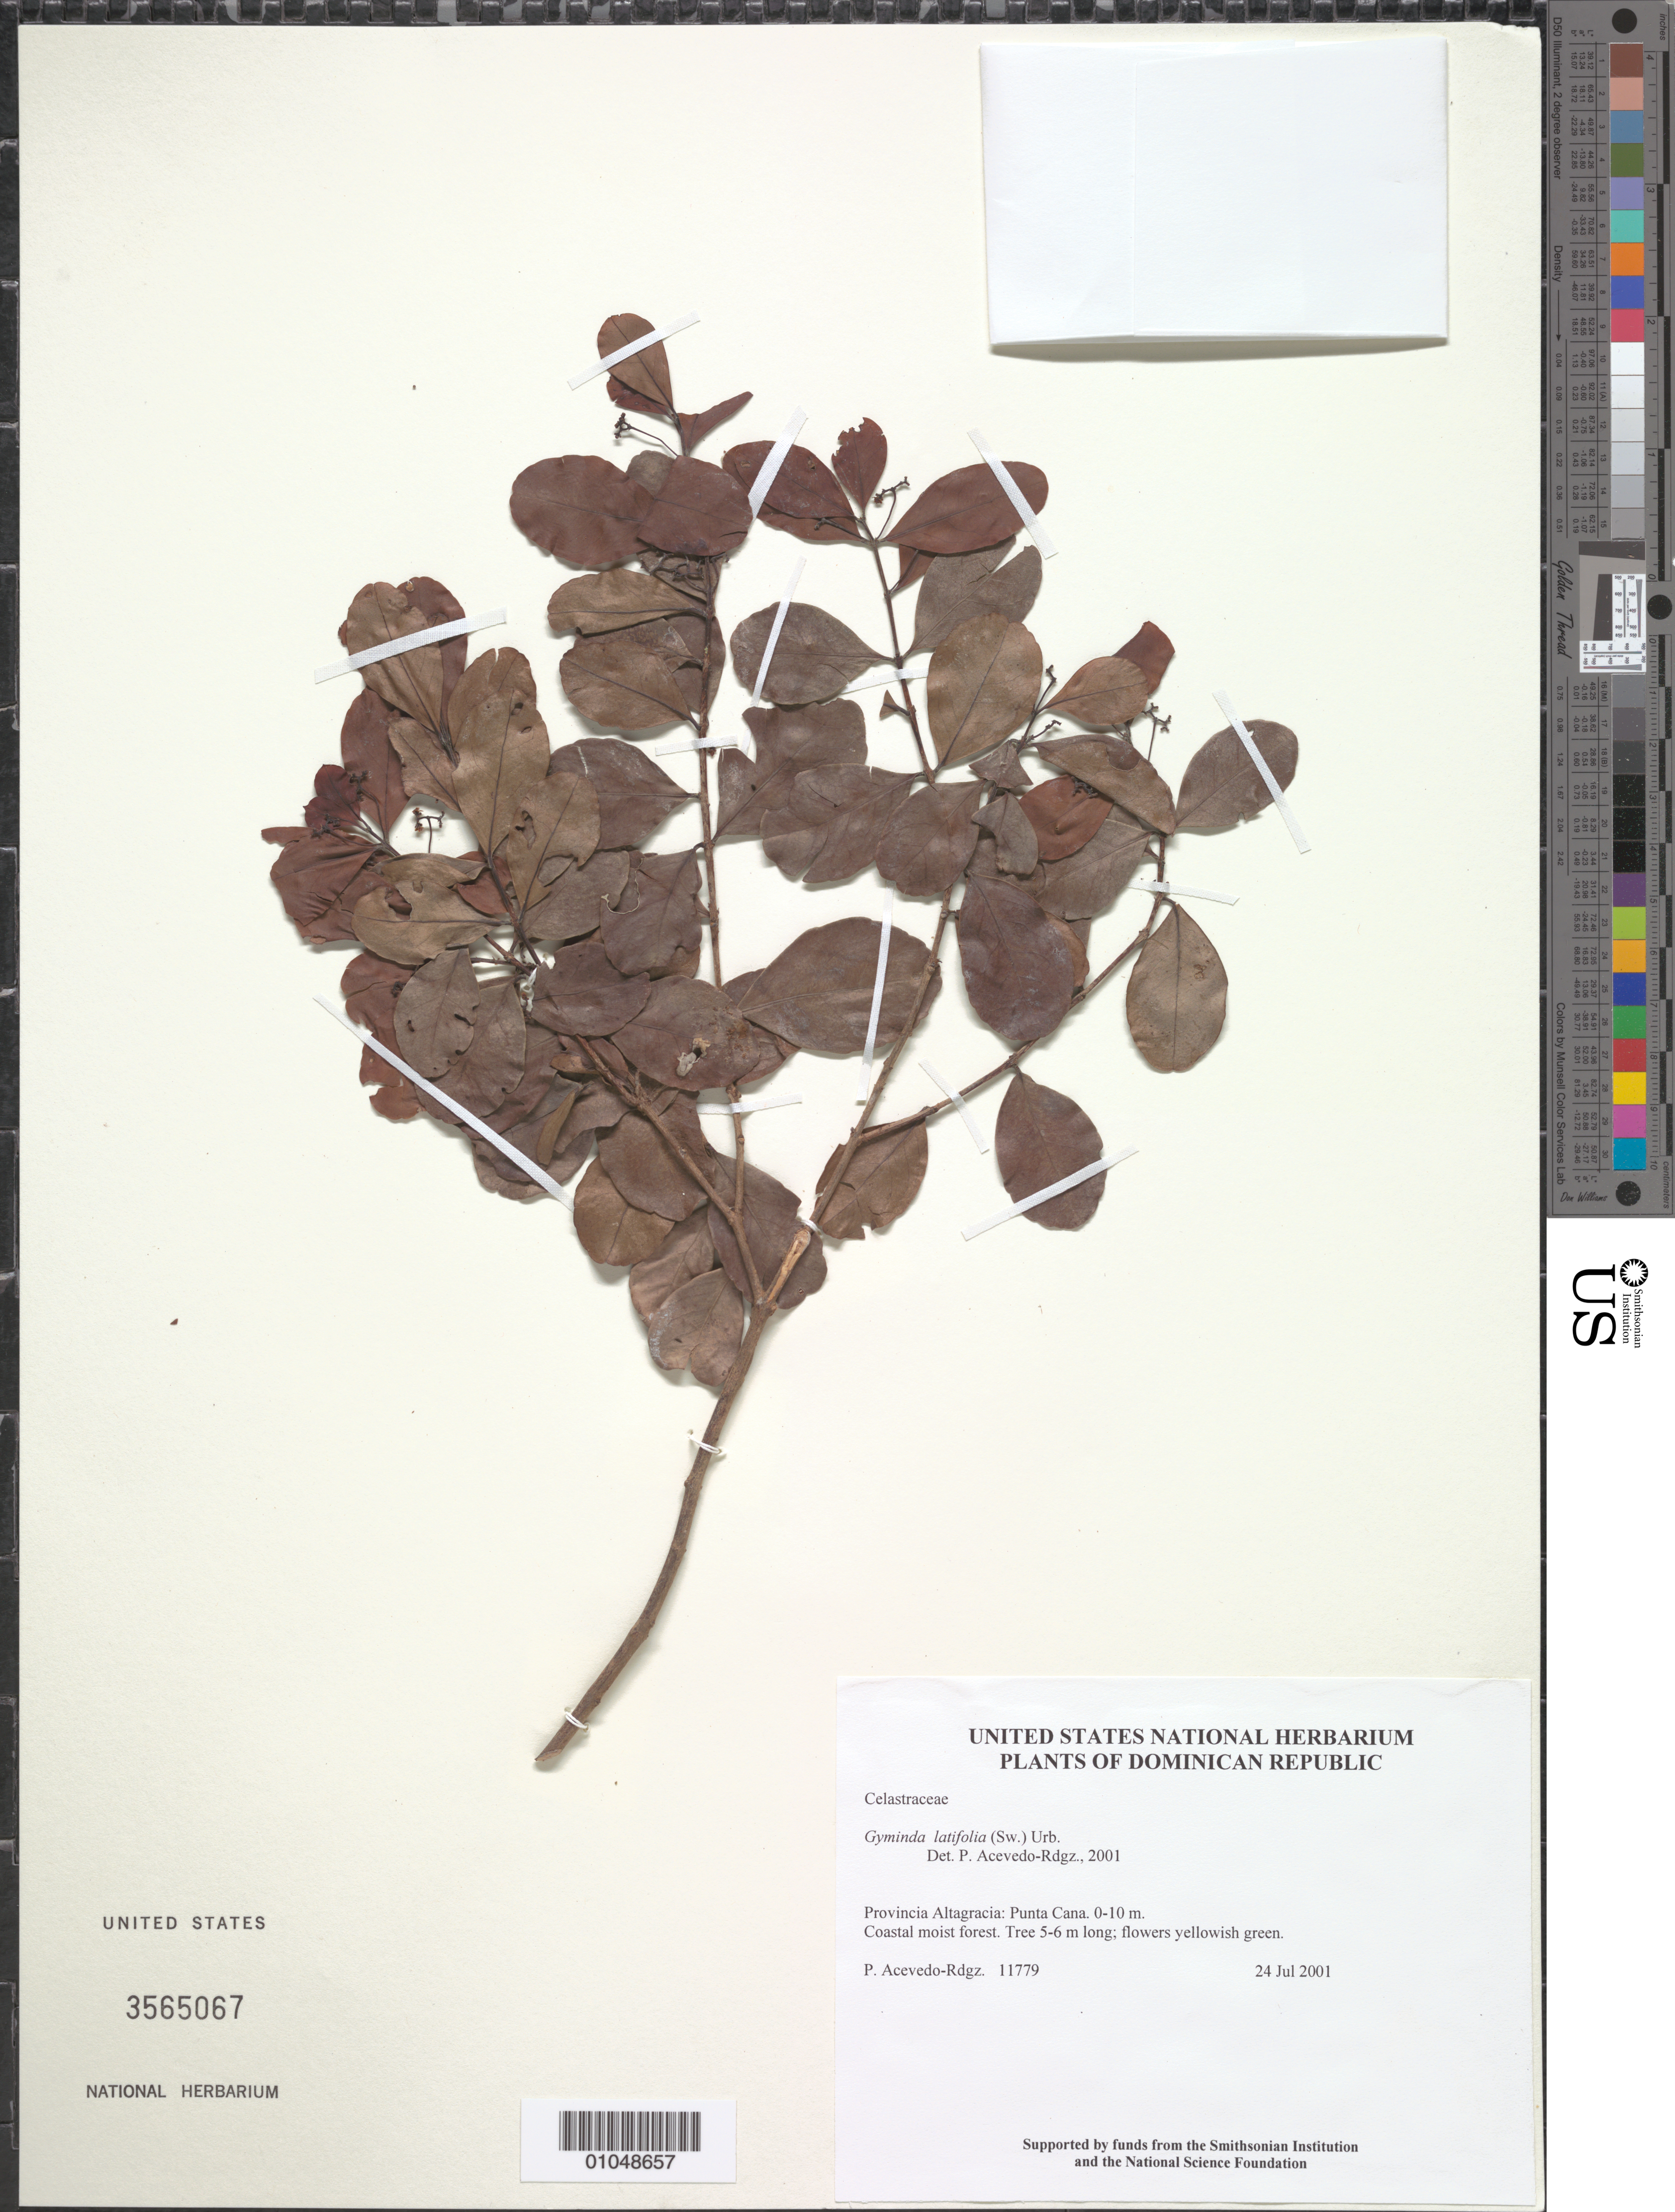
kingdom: Plantae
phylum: Tracheophyta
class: Magnoliopsida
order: Celastrales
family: Celastraceae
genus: Gyminda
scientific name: Gyminda latifolia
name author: (Sw.) Urb.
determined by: Acevedo-Rodríguez, P., (BOT), Smithsonian Institution - National Museum of Natural History (UNITED STATES)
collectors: P. Acevedo-Rodr.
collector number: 11779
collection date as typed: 24 Jul 2001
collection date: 2001-07-24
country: Dominican Republic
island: Hispaniola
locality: Provincia Altagracia: Punta Cana.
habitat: Coastal moist forest.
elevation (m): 0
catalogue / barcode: US 3565067